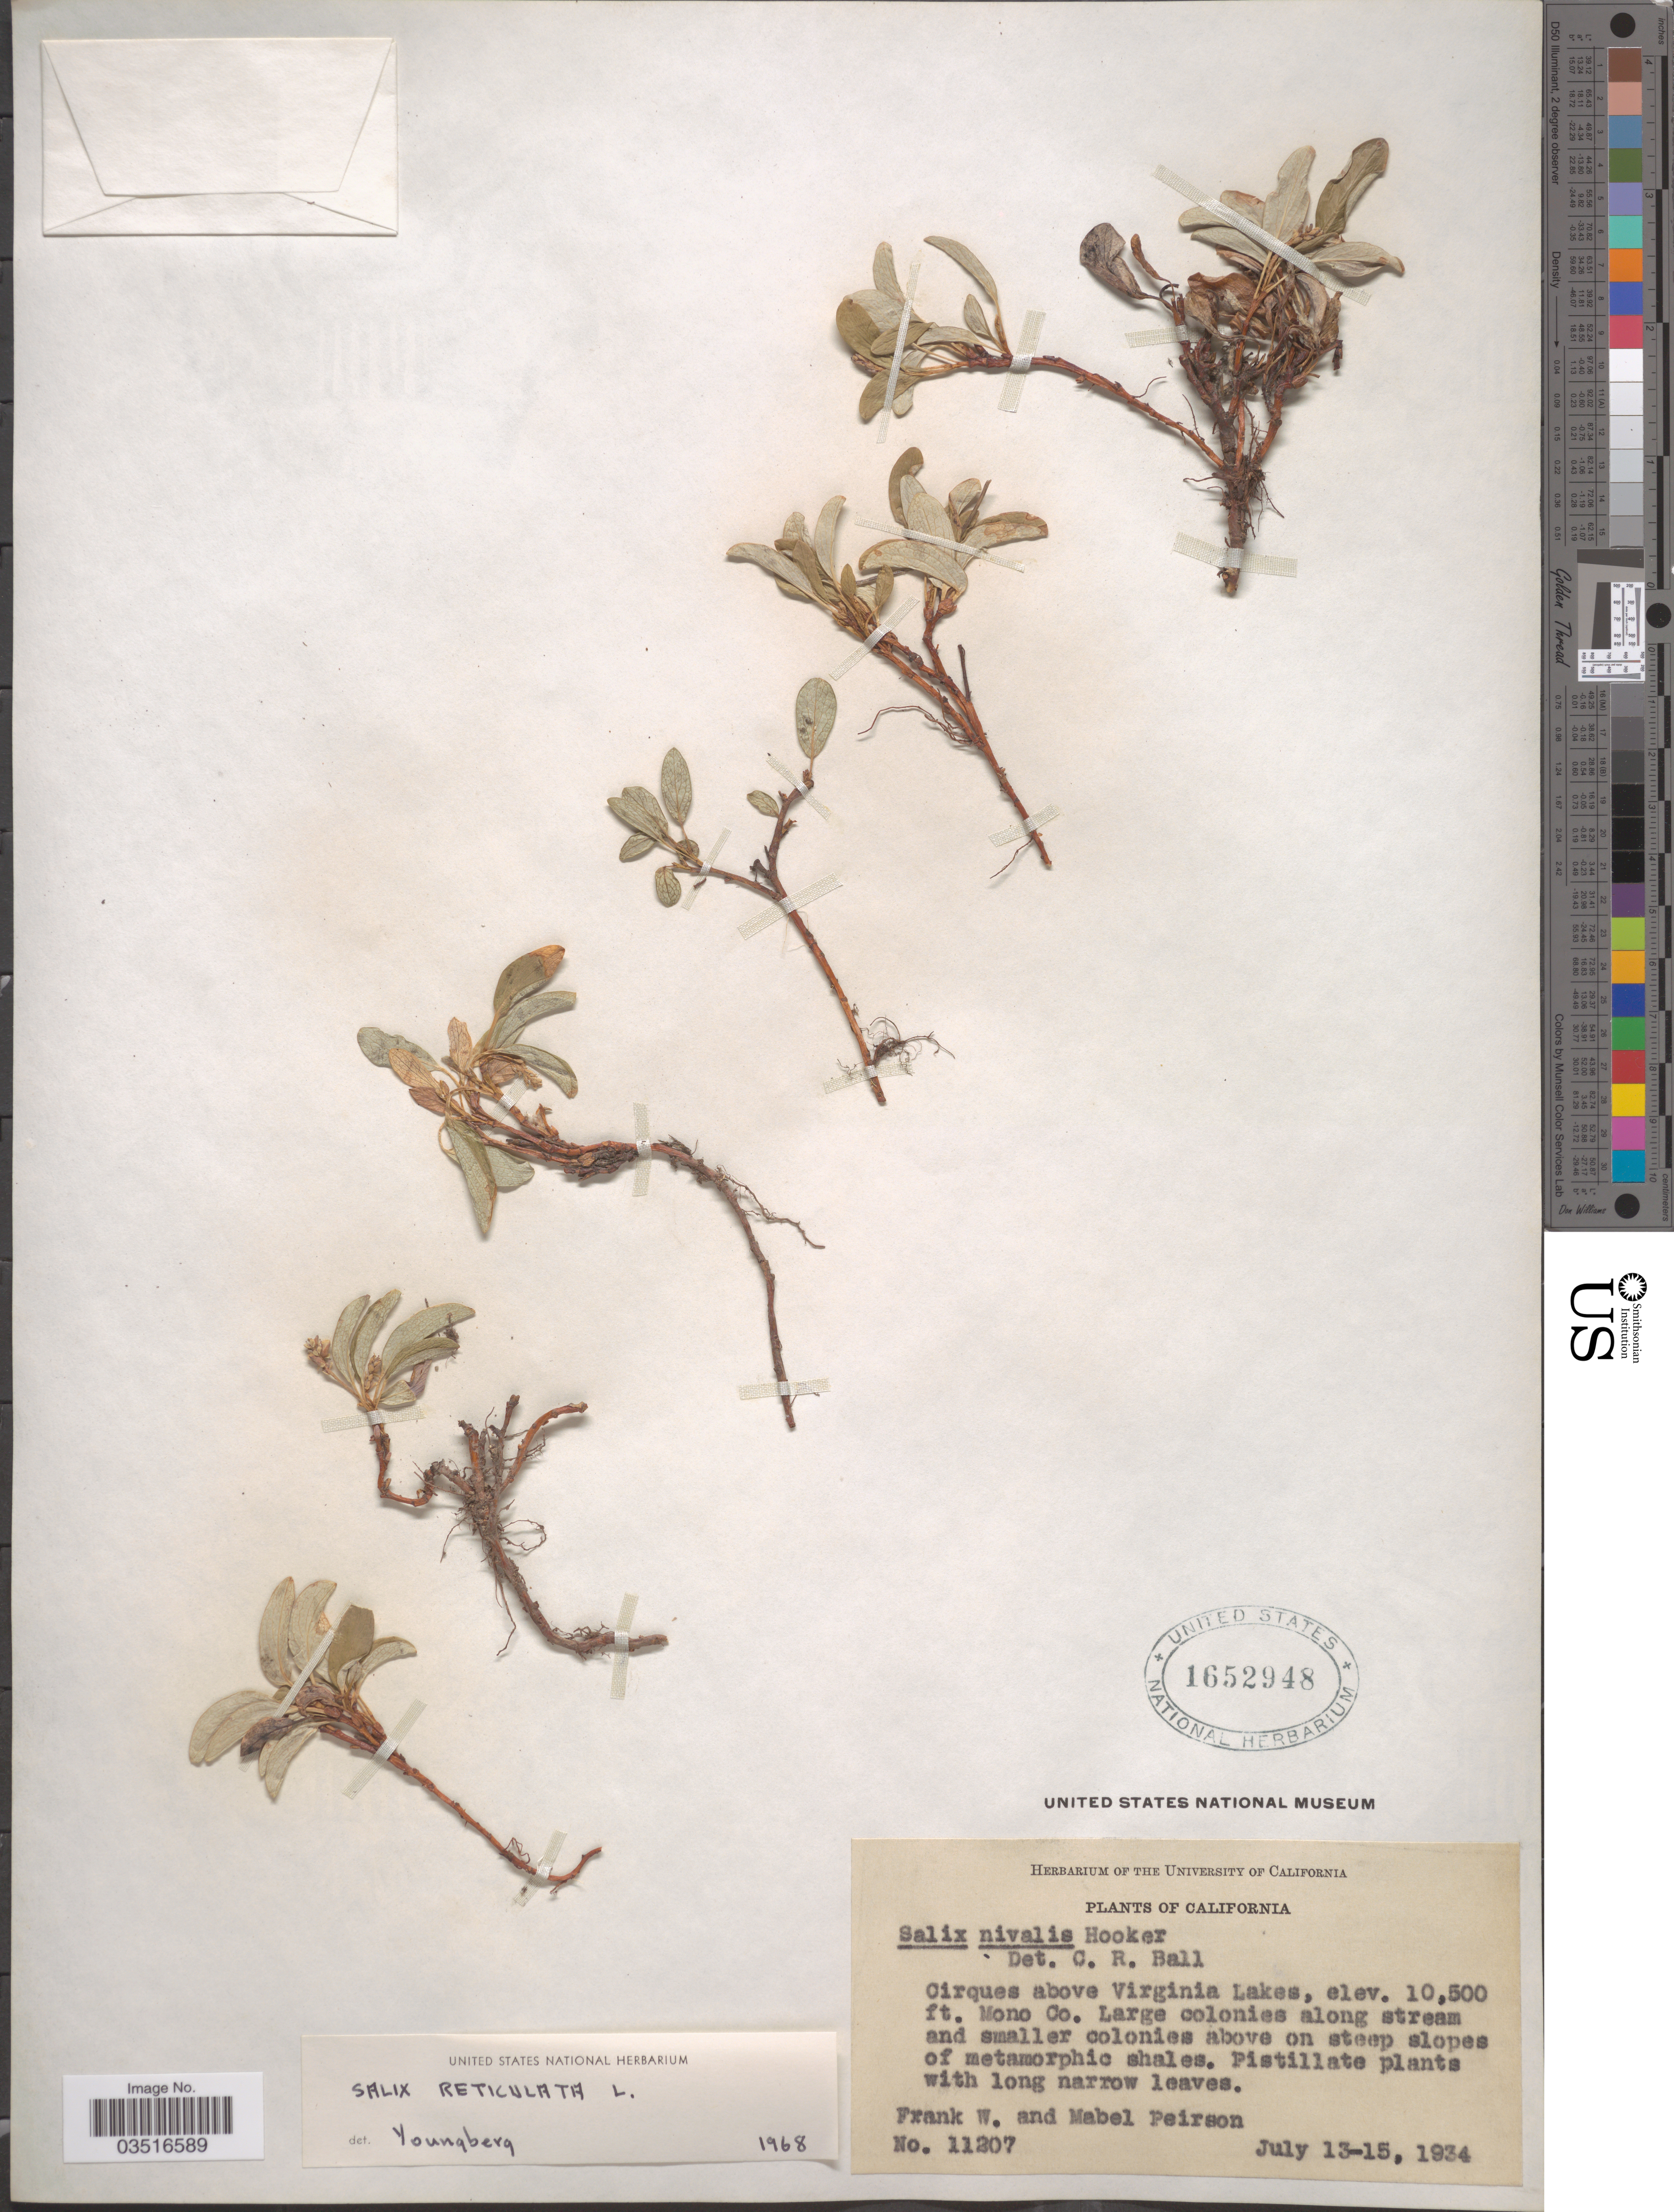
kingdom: Plantae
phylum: Tracheophyta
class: Magnoliopsida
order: Malpighiales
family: Salicaceae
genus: Salix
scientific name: Salix reticulata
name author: L.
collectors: F. Peirson & M. Peirson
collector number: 11207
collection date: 1934-07-13/1934-07-15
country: United States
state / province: California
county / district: Mono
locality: Cirques above Virginia Lakes. Mono Co.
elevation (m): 3200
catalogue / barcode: US 1652948